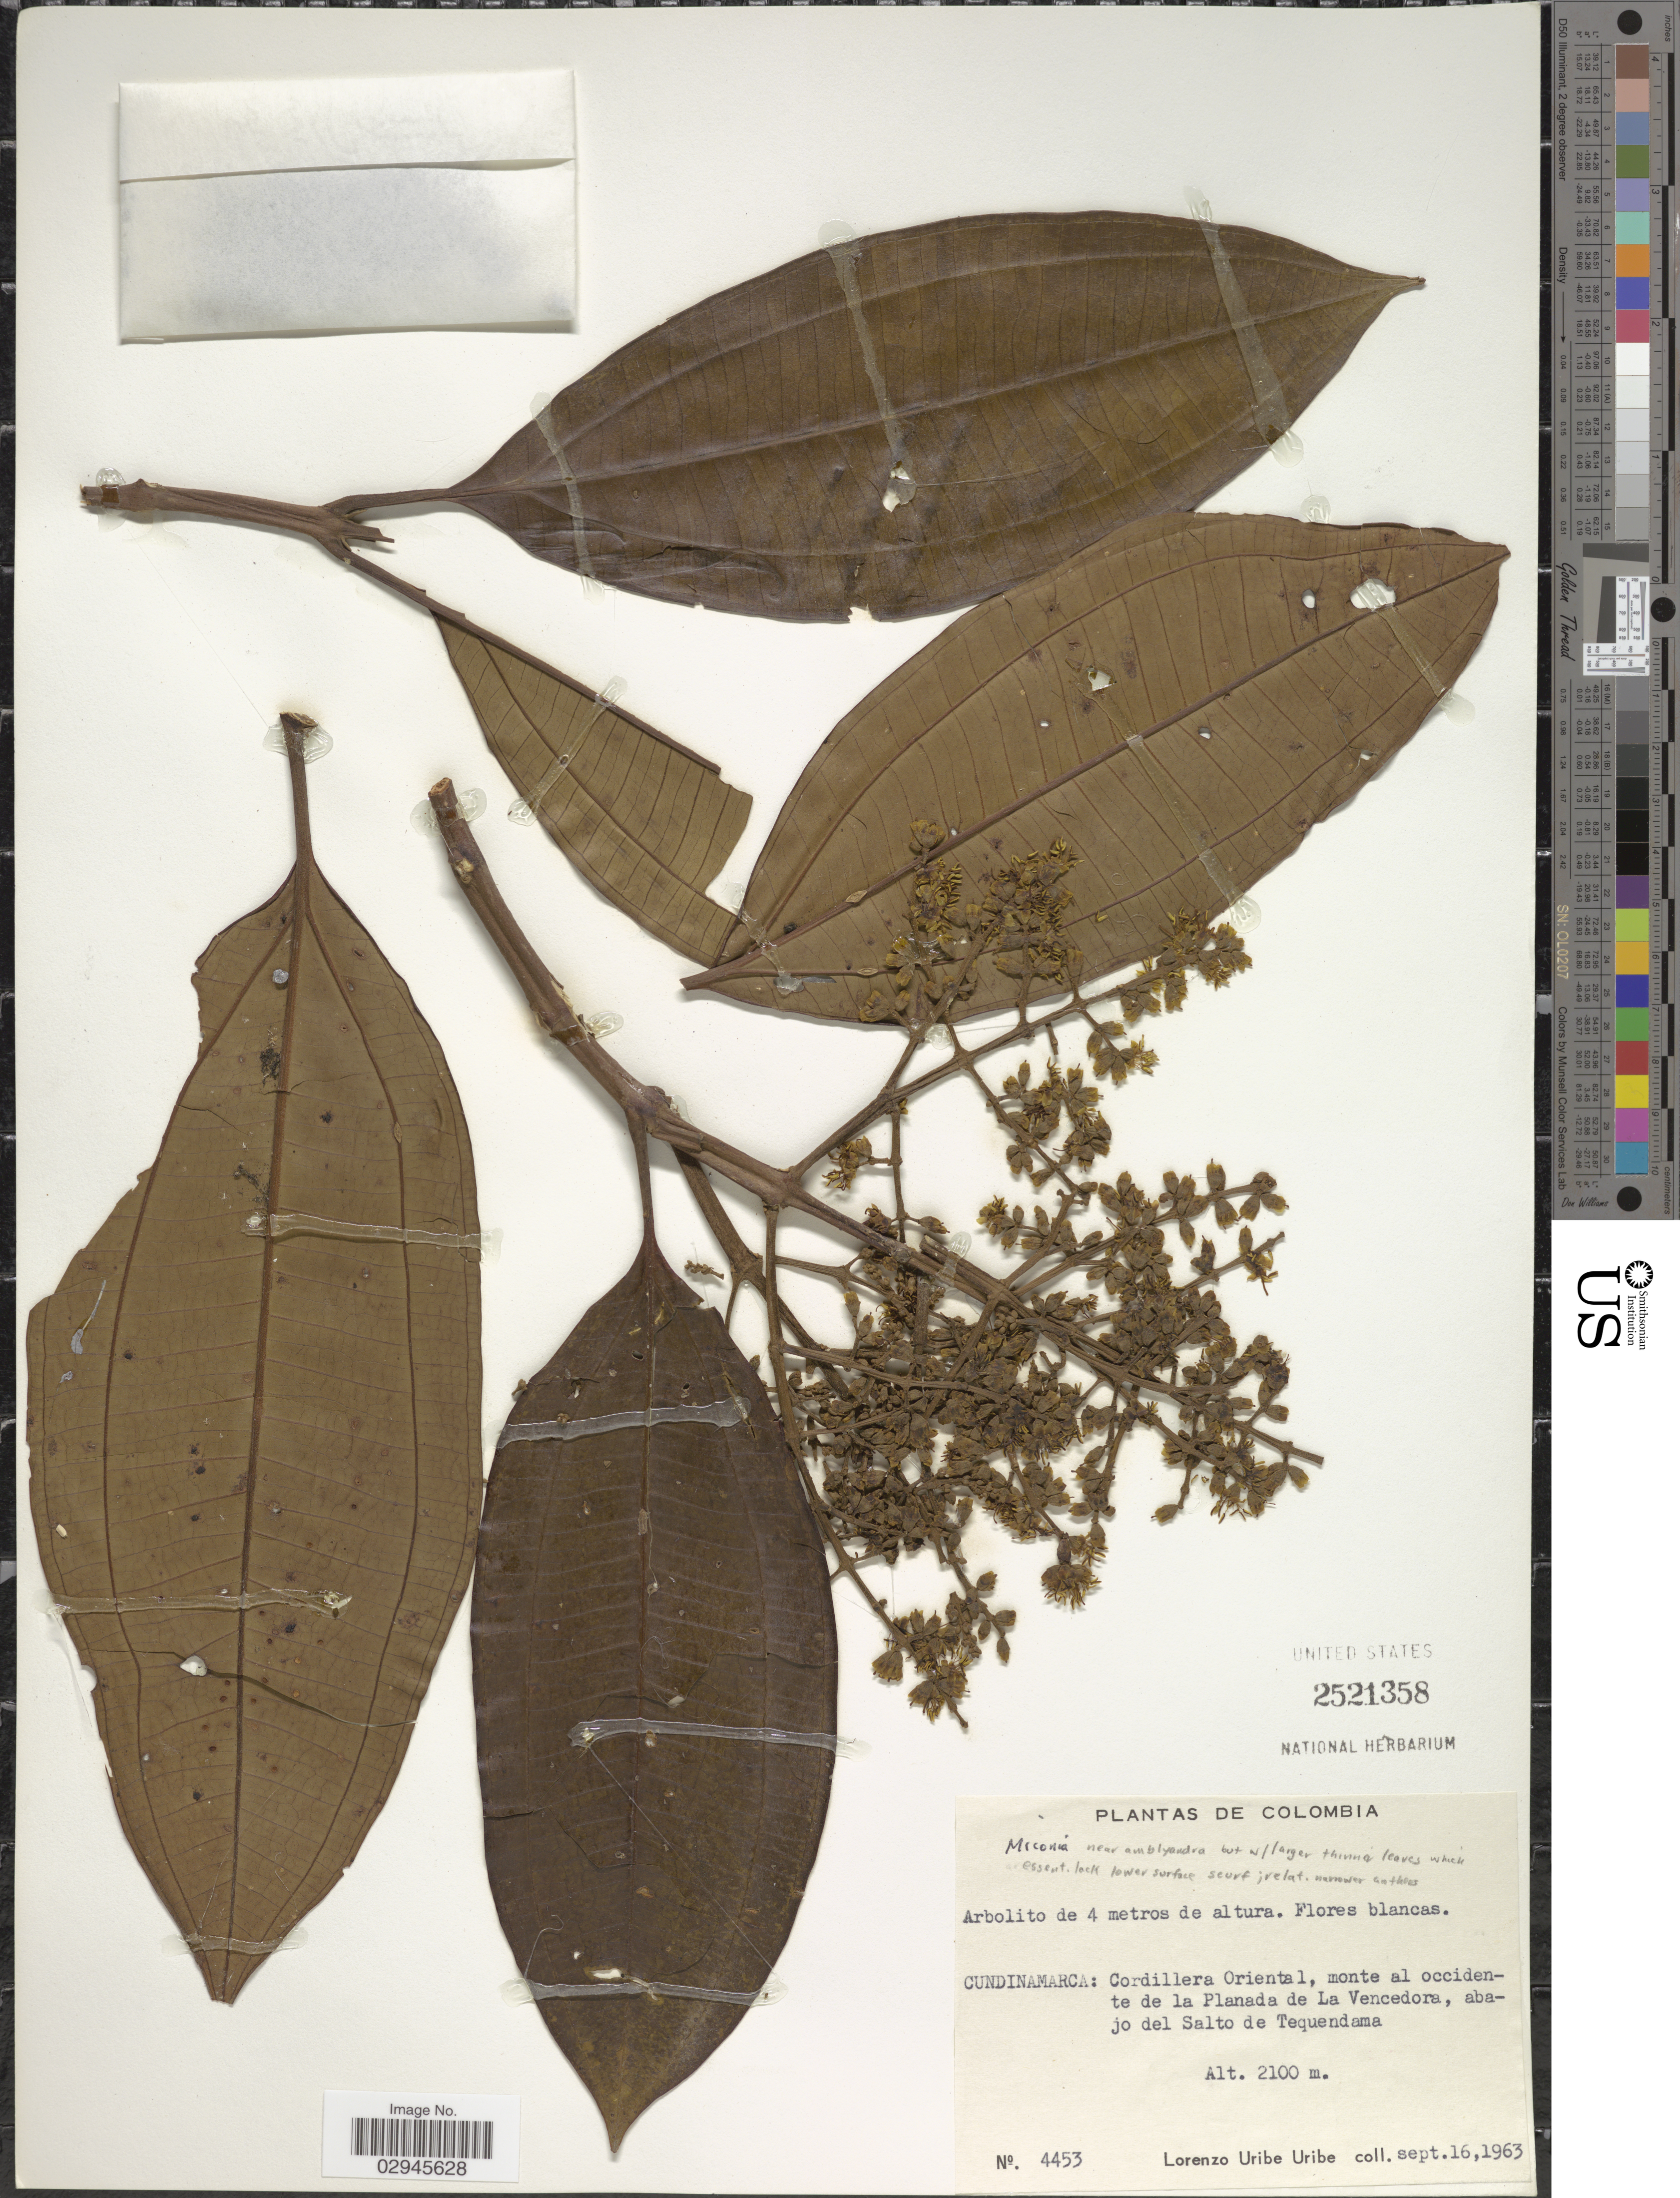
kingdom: Plantae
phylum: Tracheophyta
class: Magnoliopsida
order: Myrtales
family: Melastomataceae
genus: Miconia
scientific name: Miconia sp.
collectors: L. Uribe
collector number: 4453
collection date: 1963-09-16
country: Colombia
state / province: Cundinamarca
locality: Cordillera Oriental, monte al occidente de la Planada de La Vencedora, abajo del Salto de Tequendama.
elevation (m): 2100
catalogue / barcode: US 2521358